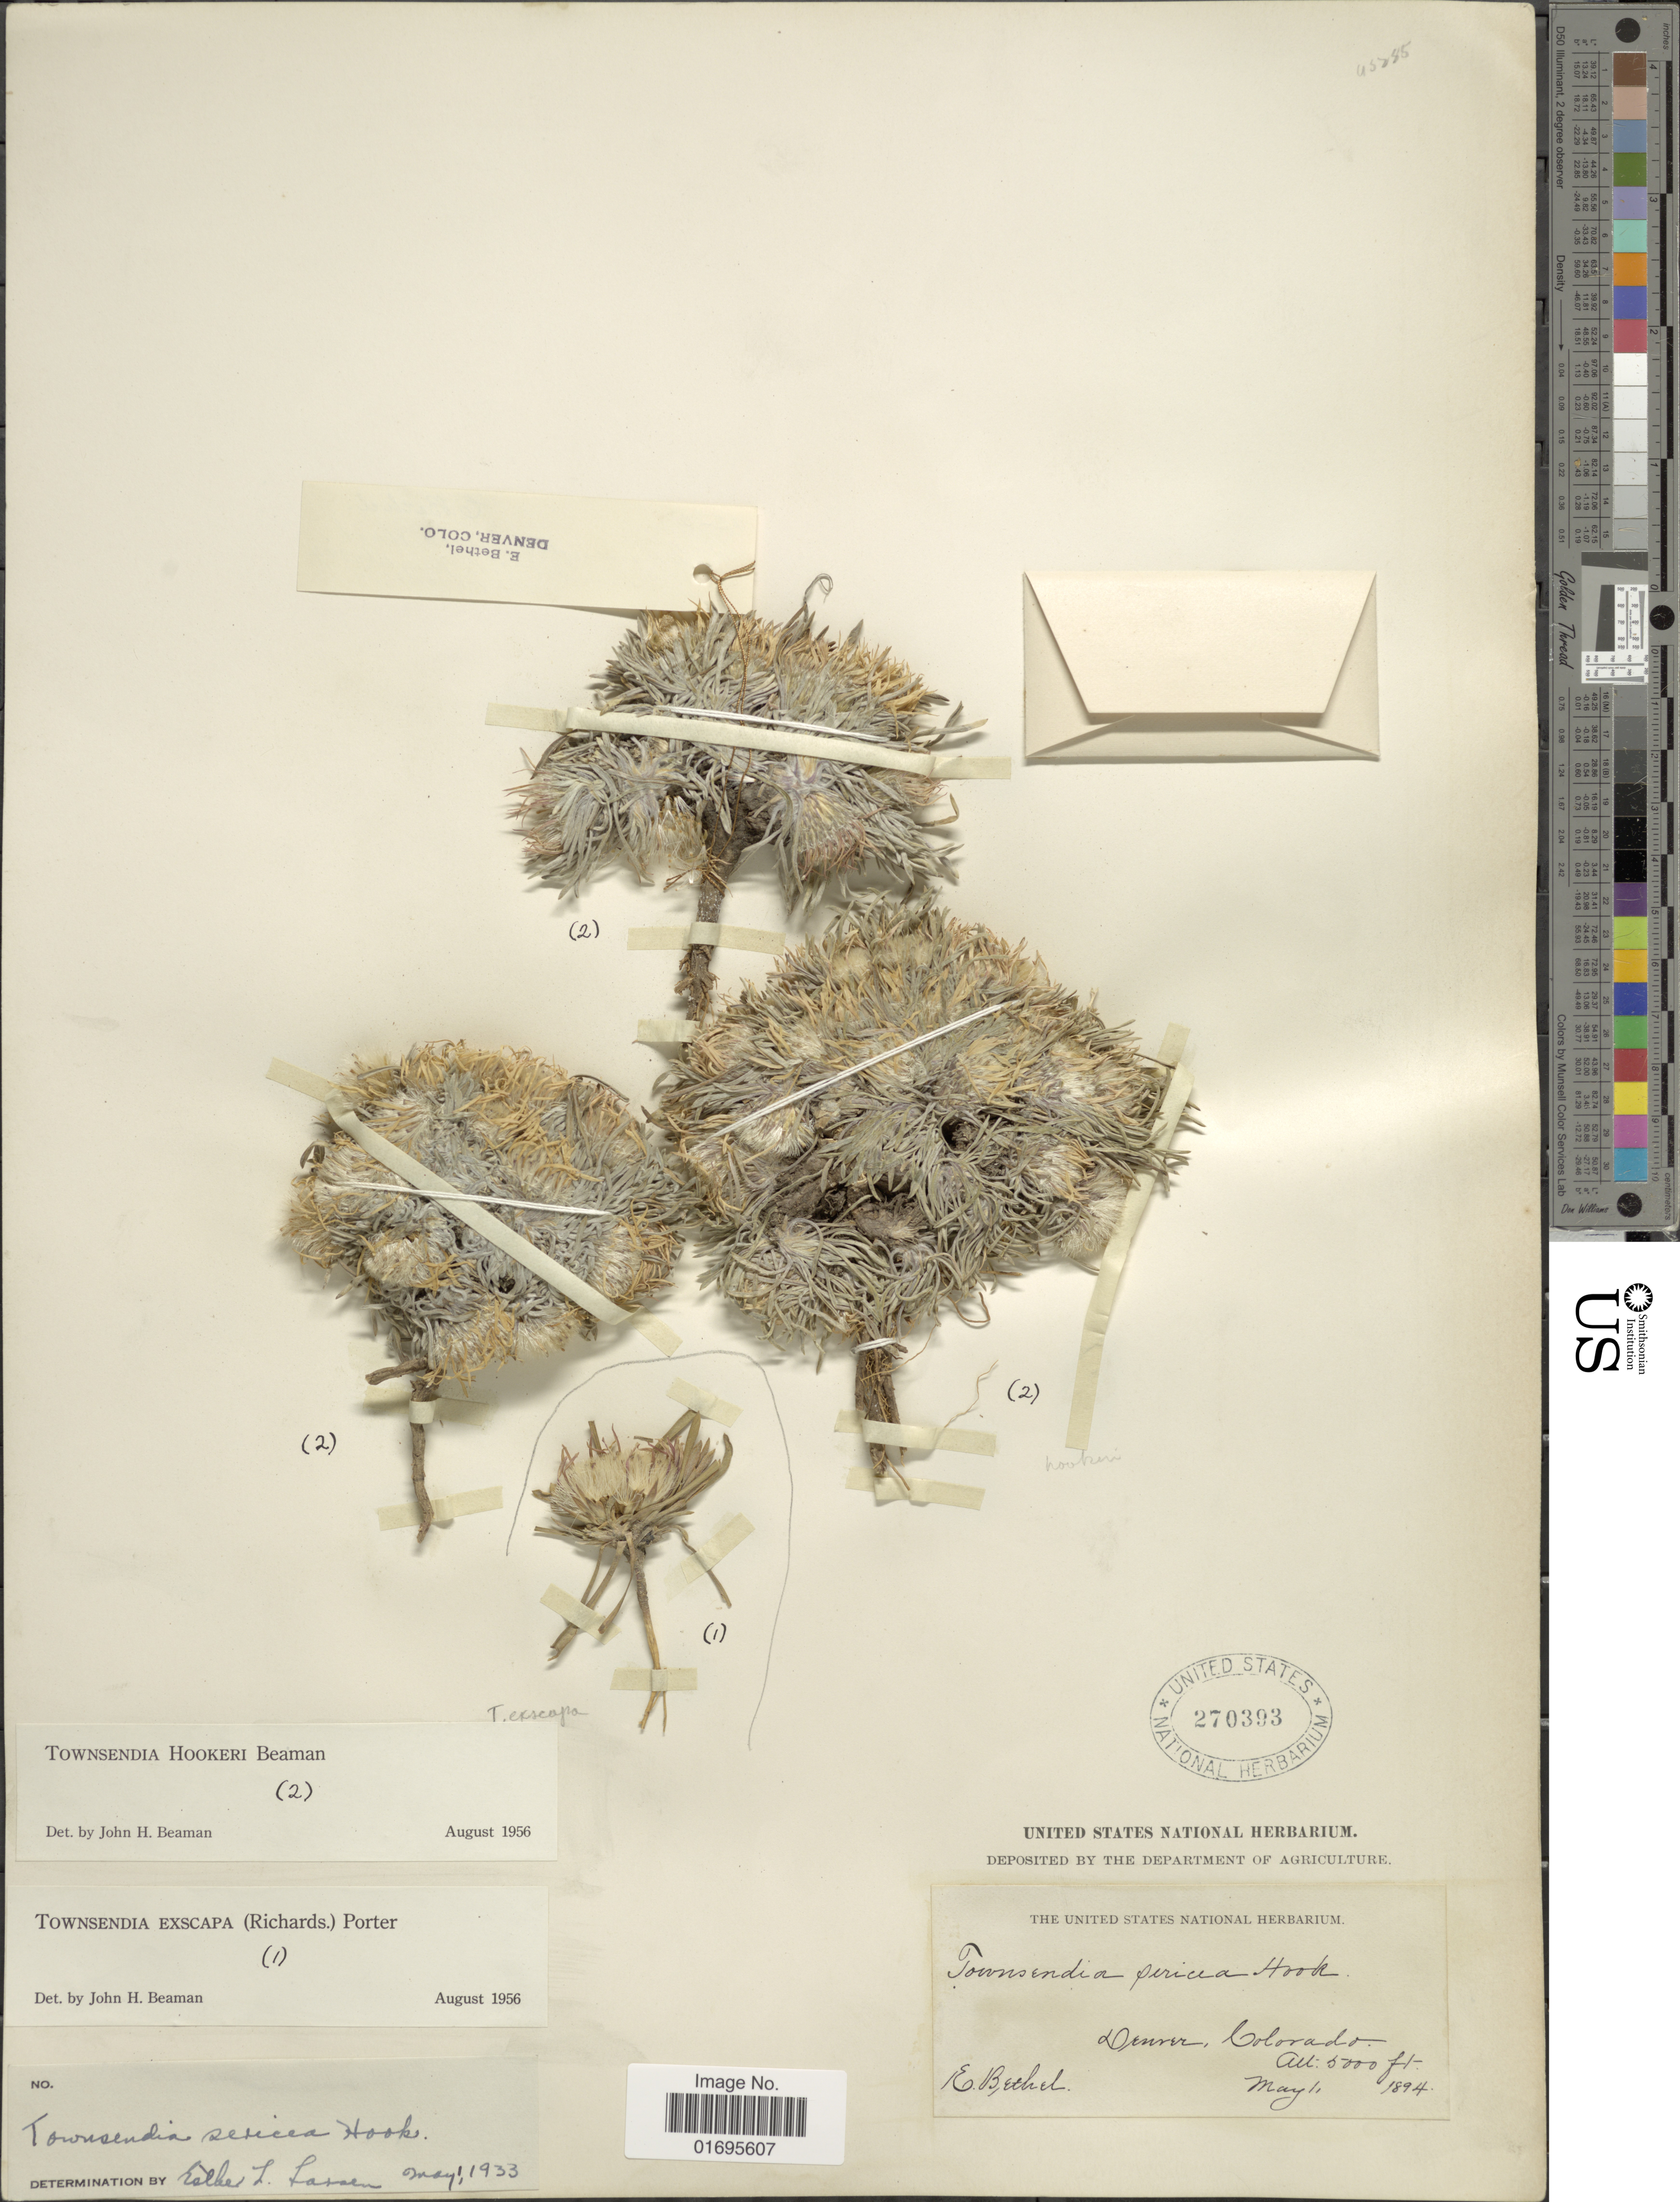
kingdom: Plantae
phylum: Tracheophyta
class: Magnoliopsida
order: Asterales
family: Asteraceae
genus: Townsendia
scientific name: Townsendia hookeri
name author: Beaman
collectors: E. Bethel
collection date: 1894-05-01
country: United States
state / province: Colorado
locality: Denver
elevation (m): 1524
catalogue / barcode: US 270393